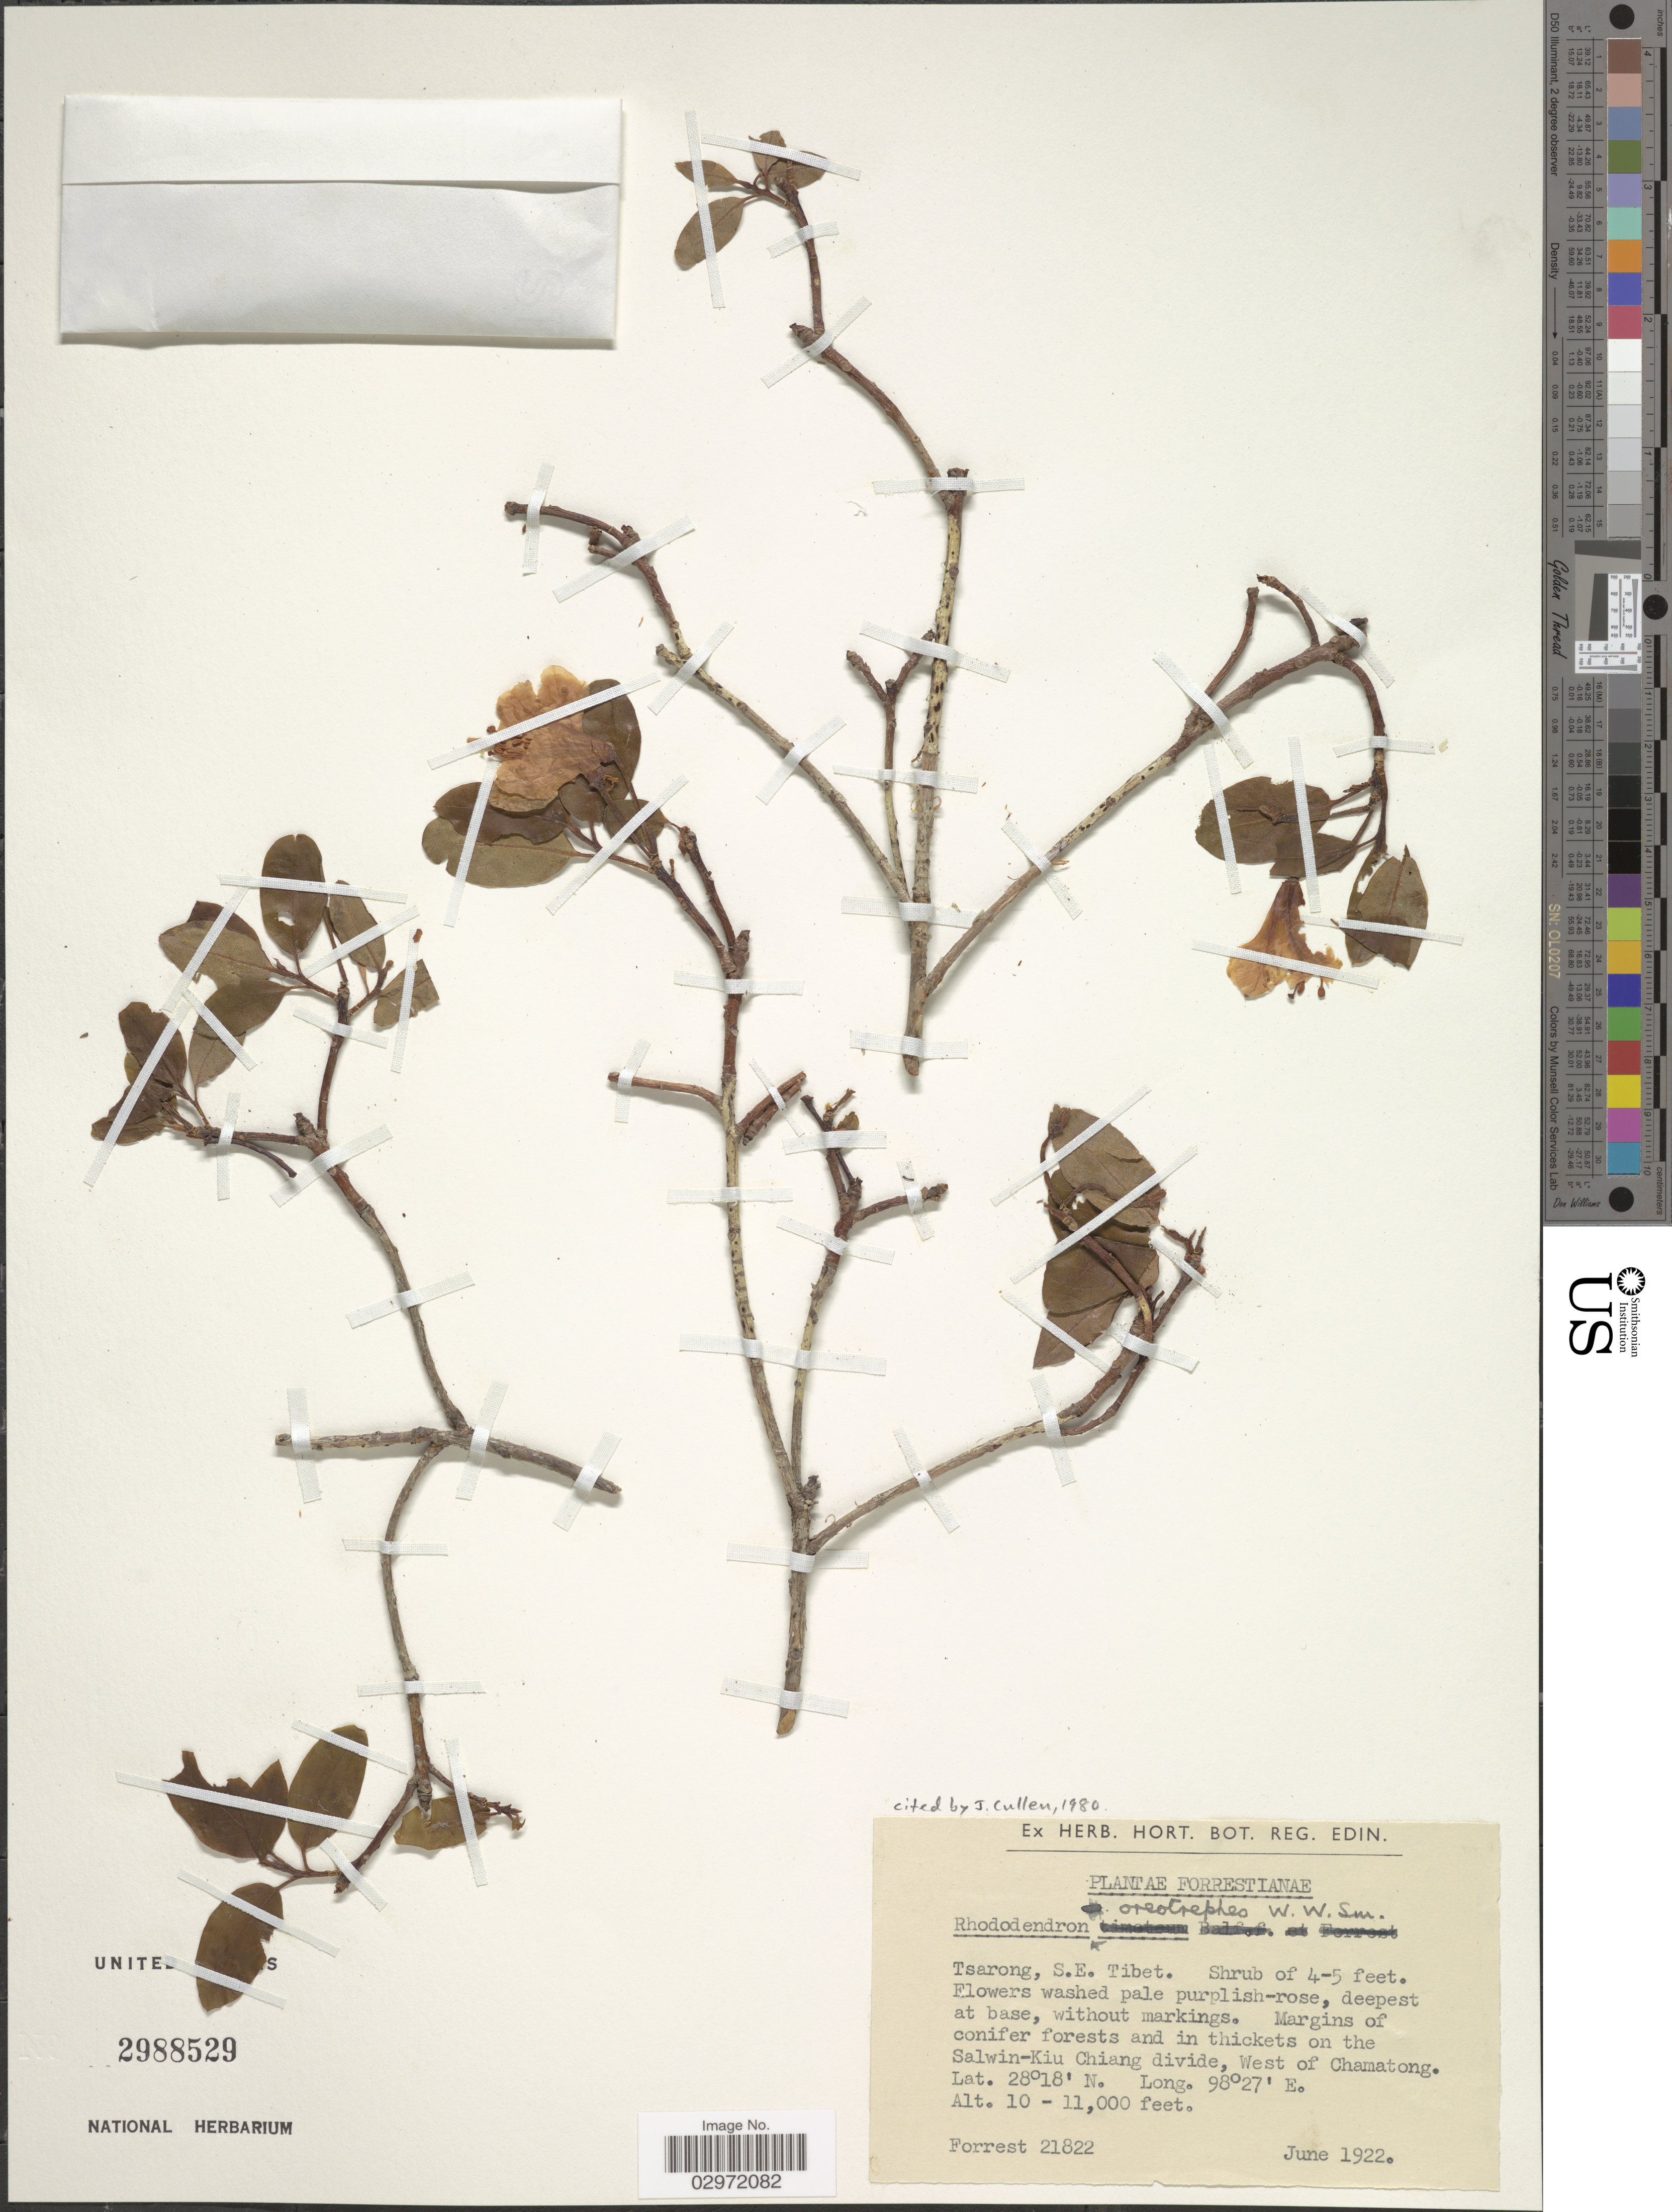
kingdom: Plantae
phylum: Tracheophyta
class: Magnoliopsida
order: Ericales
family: Ericaceae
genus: Rhododendron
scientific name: Rhododendron oreotrephes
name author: W.W. Sm.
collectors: -. Forrest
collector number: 21822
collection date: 1922-06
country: China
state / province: Xizang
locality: Tsarong, S.E. Tibet. Margins of conifer forests and in thickets on the Salwin-Kiu Chiang divide, west of Chamatong.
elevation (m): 3048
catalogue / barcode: US 2988529